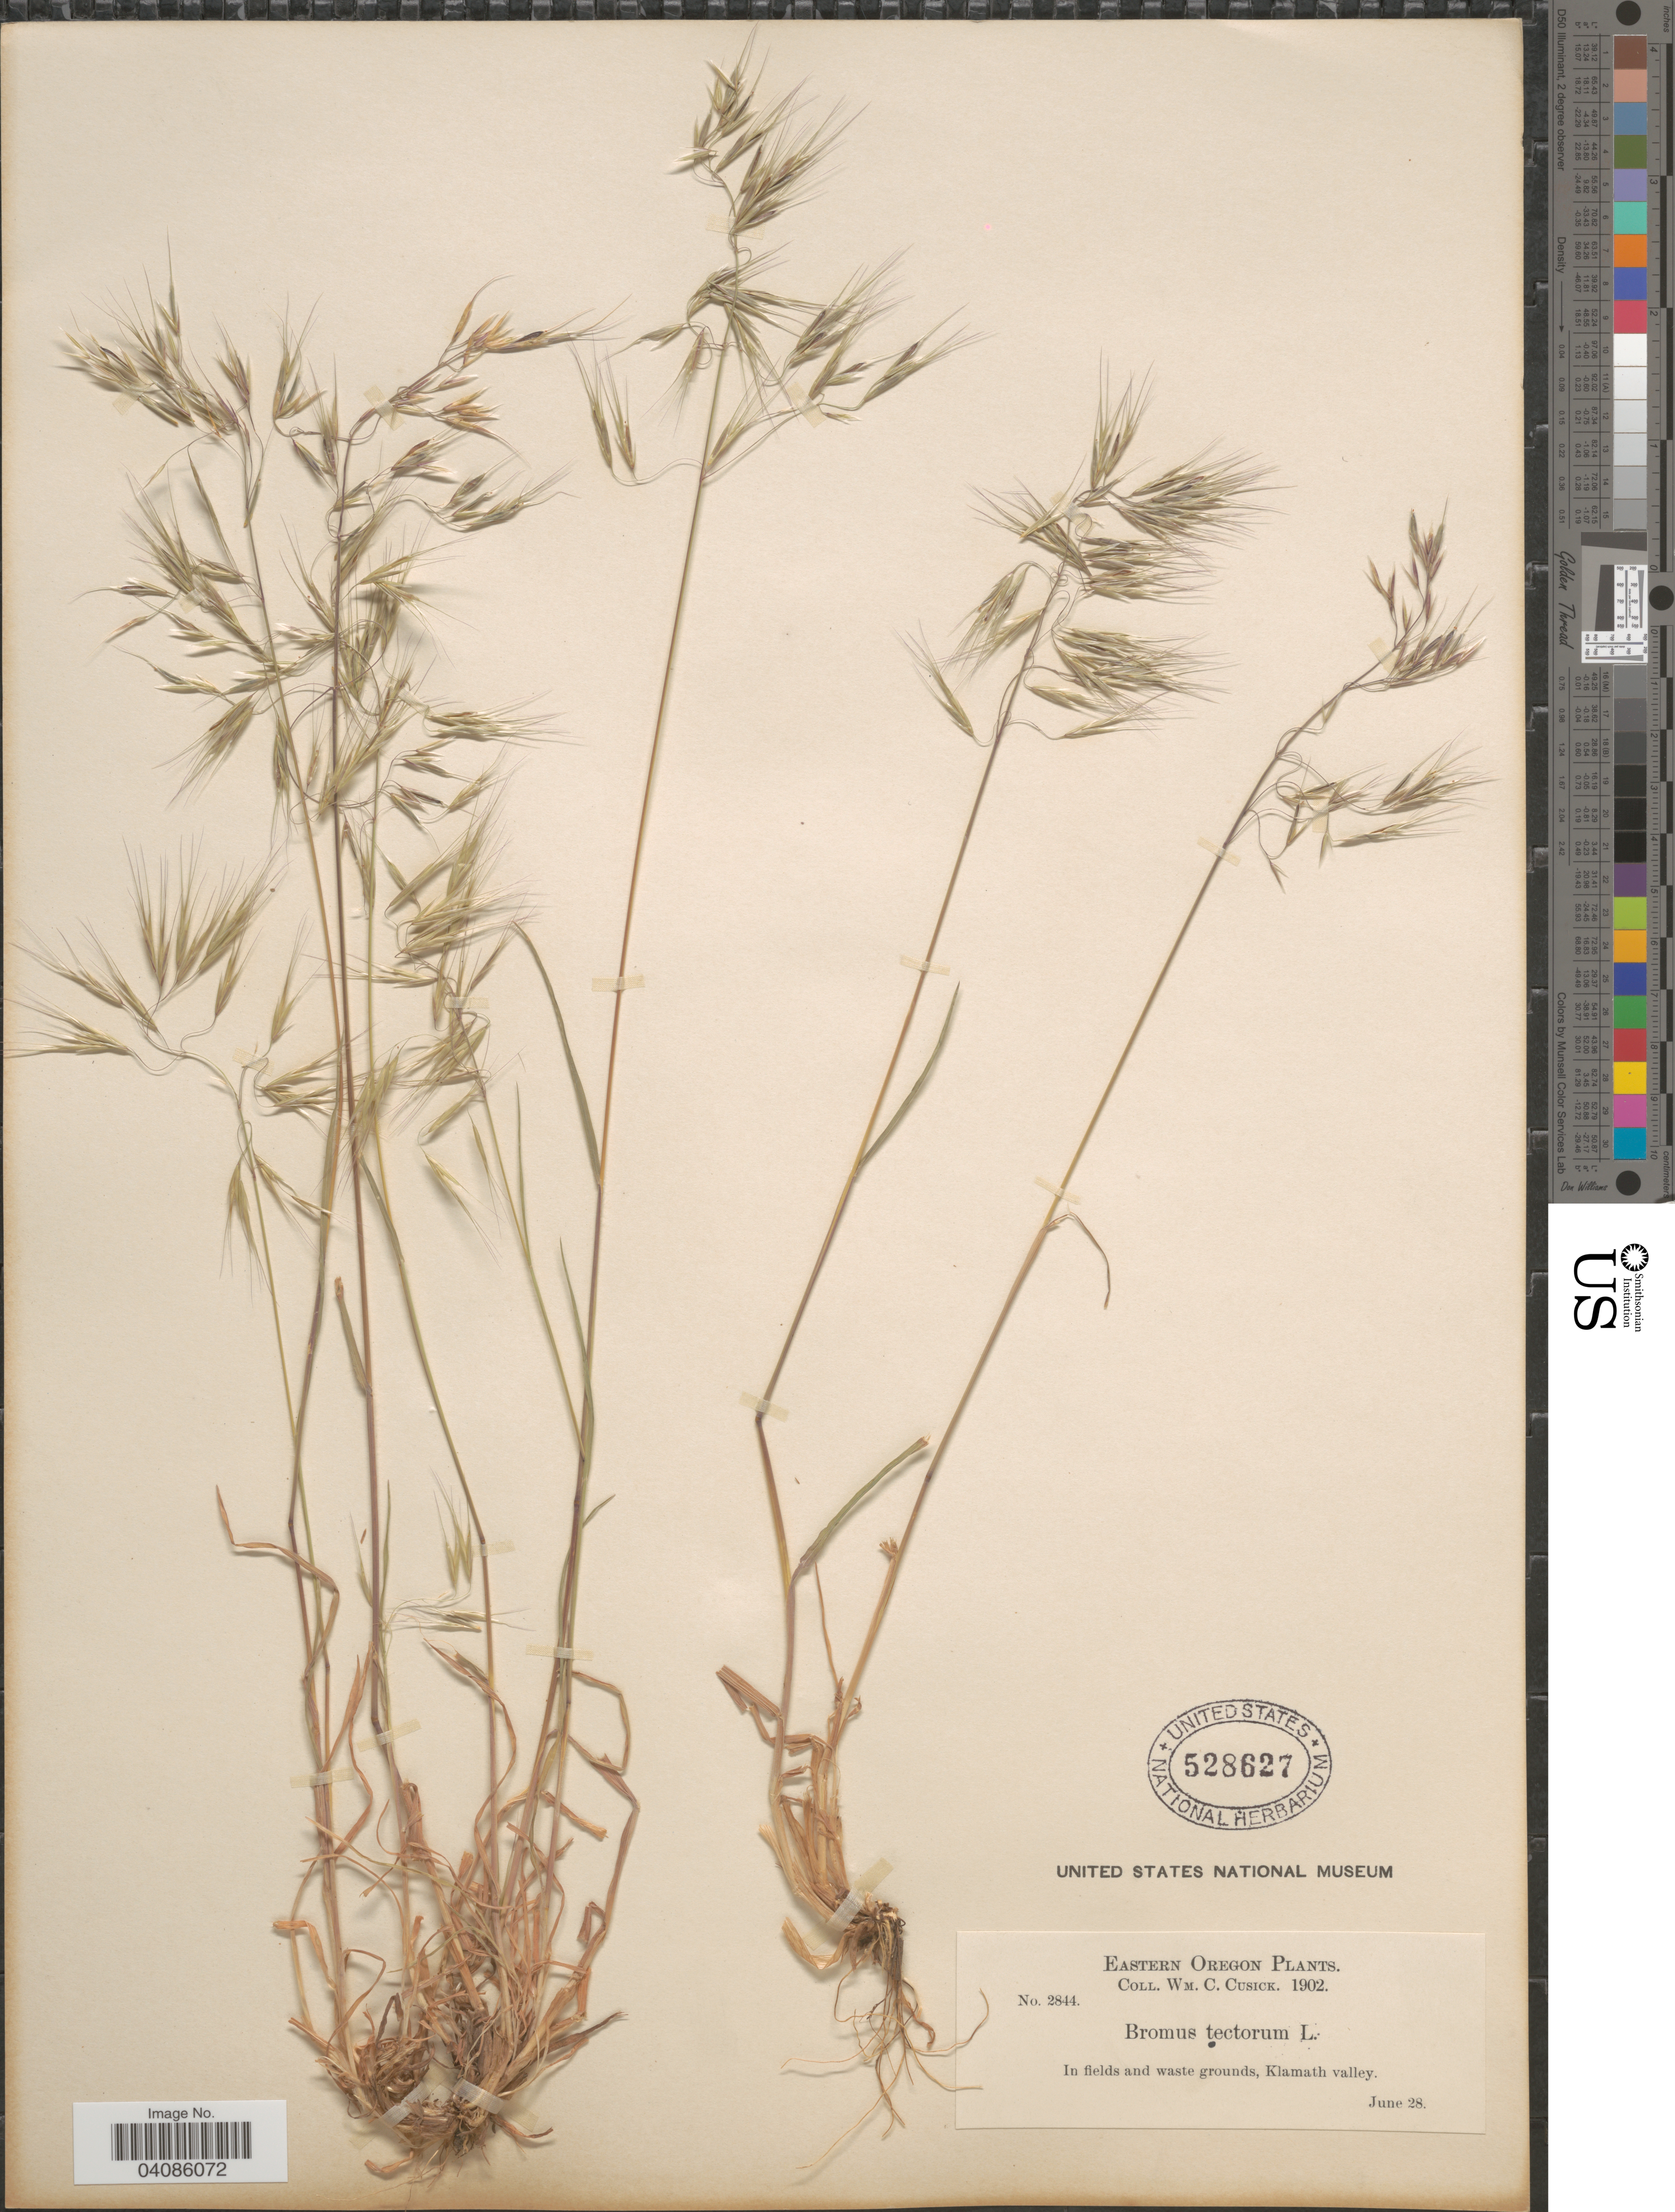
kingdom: Plantae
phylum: Tracheophyta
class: Liliopsida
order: Poales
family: Poaceae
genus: Bromus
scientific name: Bromus tectorum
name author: L.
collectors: W. C. Cusick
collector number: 2844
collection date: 1902-06-28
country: United States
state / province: Oregon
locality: Eastern Oregon. In fields and waste grounds, Klamath valley.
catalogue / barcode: US 528627